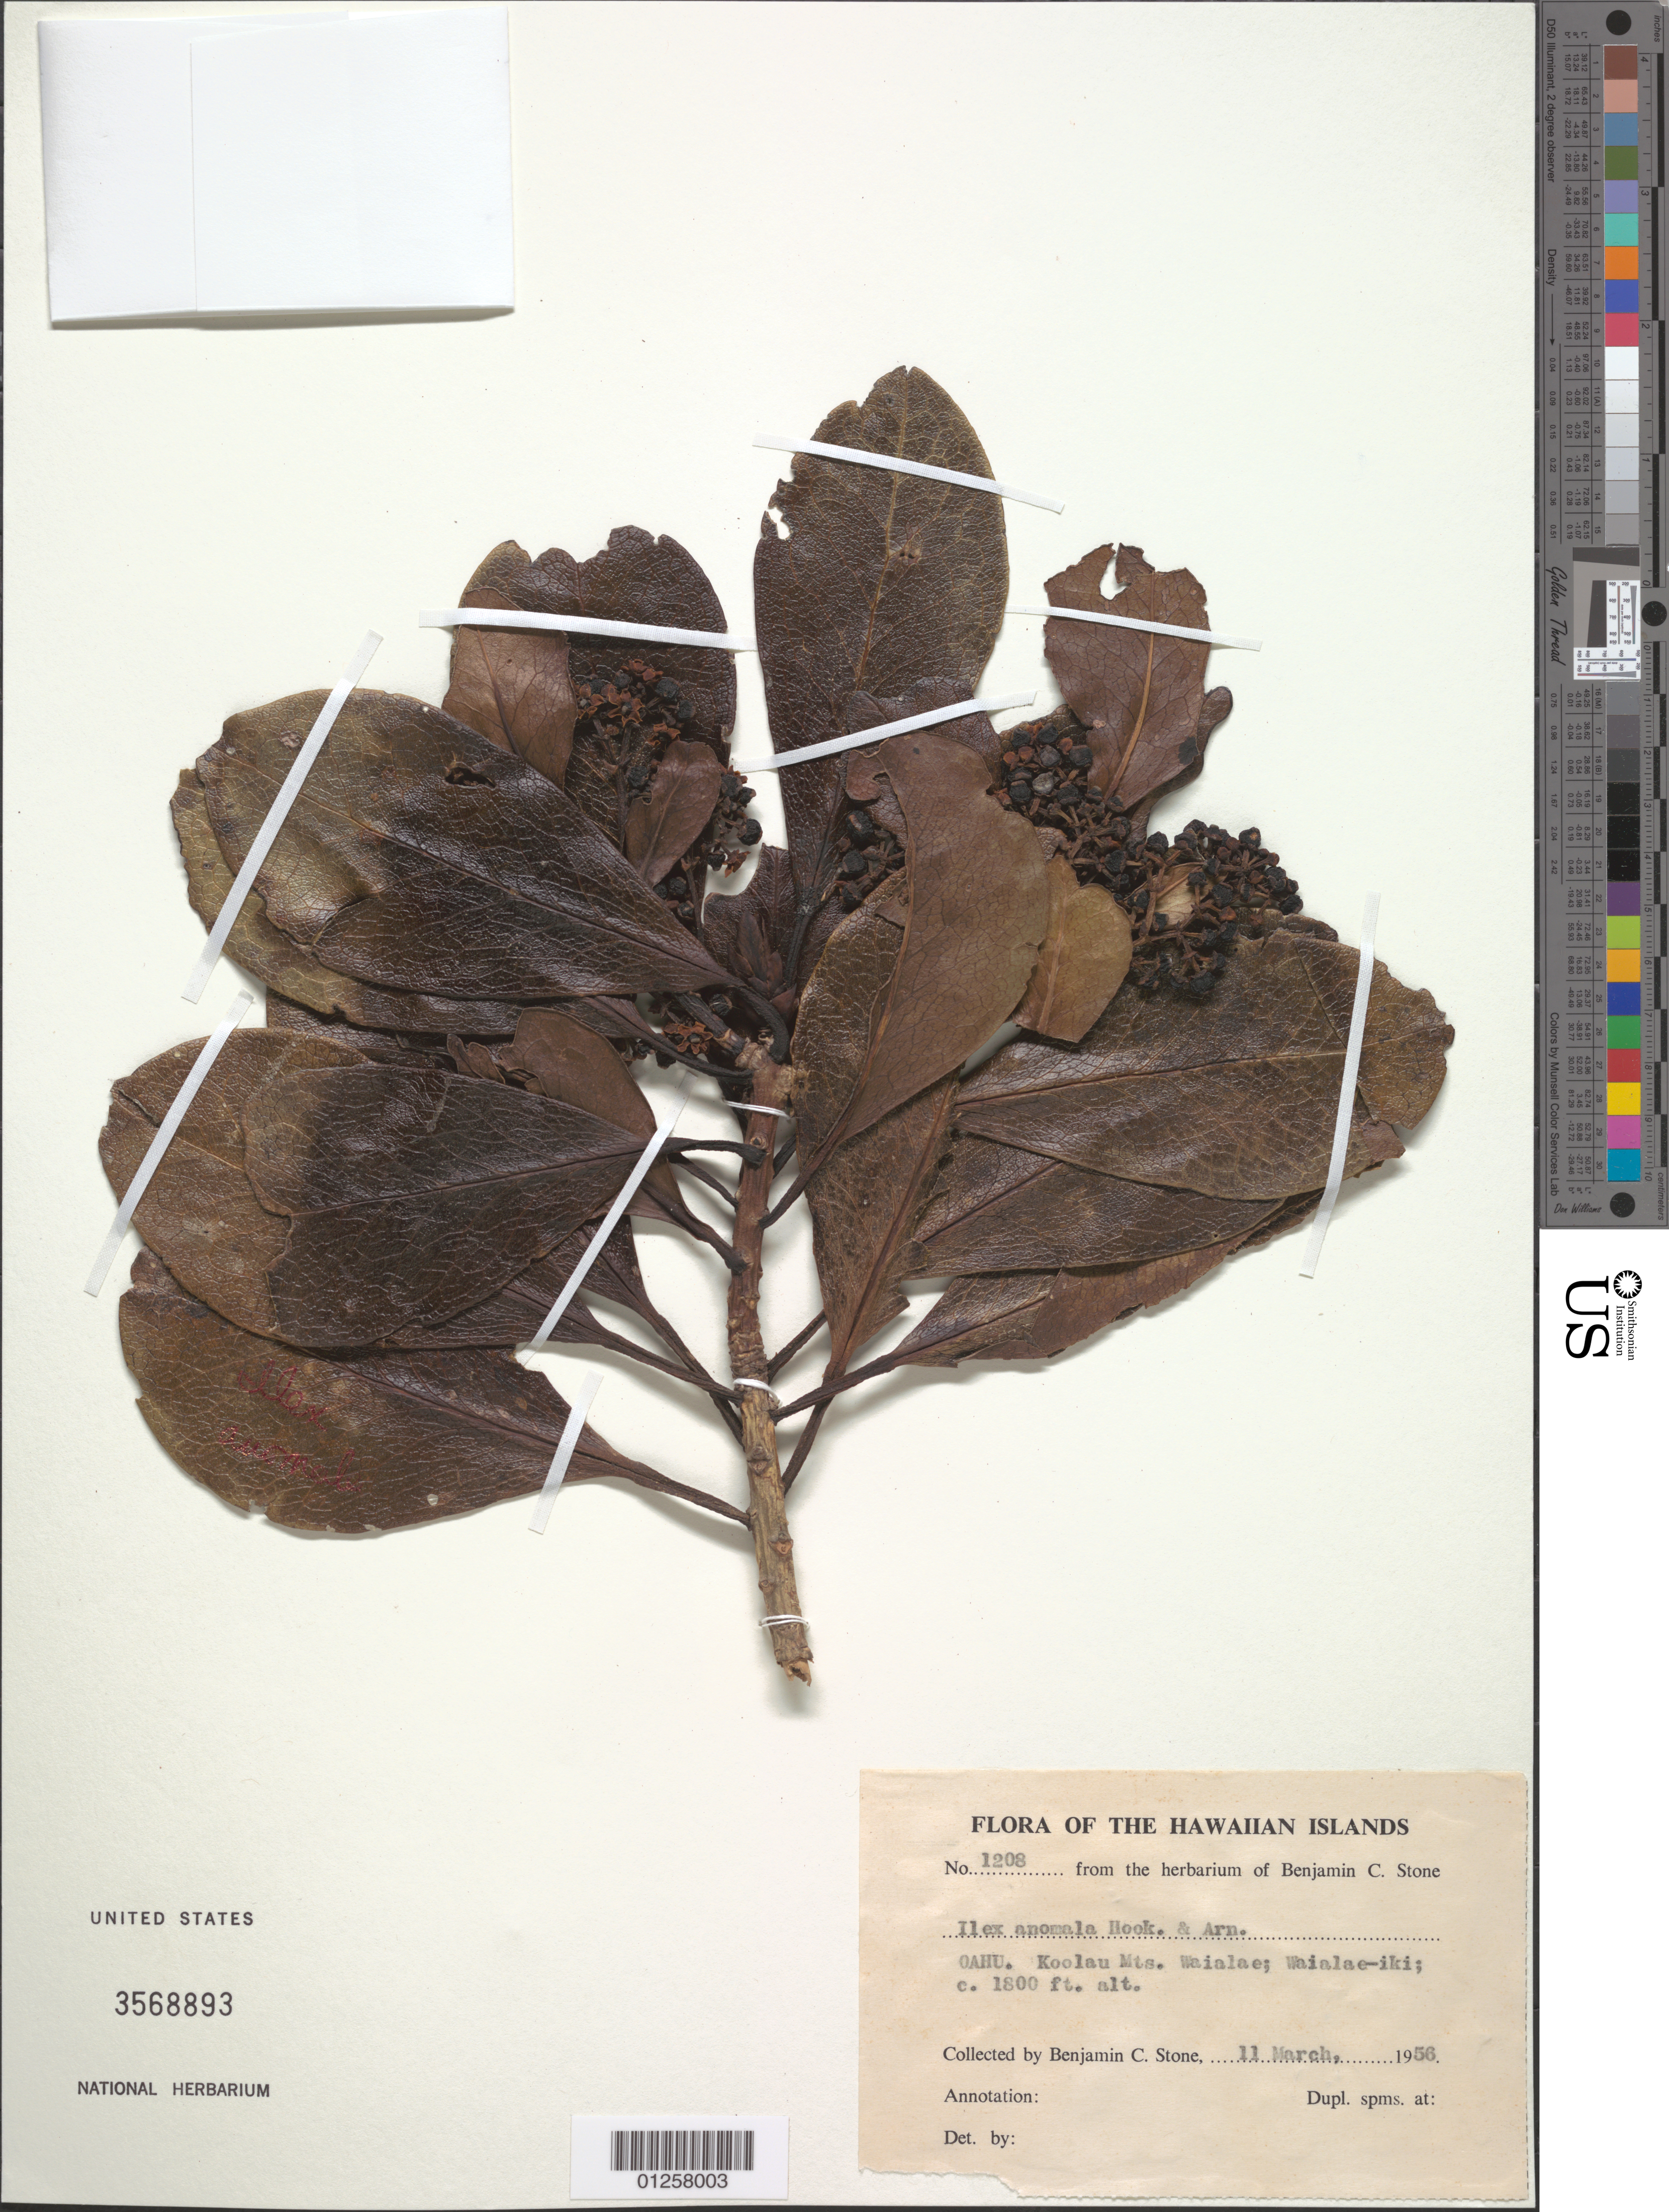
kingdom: Plantae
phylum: Tracheophyta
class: Magnoliopsida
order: Aquifoliales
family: Aquifoliaceae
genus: Ilex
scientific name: Ilex anomala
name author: Hook. & Arn.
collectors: B. C. Stone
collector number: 1208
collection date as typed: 11 Mar 1956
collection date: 1956-03-11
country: United States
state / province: Hawaii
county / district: Honolulu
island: Oahu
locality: Koolau Mountains, Waialae, Waialae-iki, Oahu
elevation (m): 549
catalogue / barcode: US 3568893